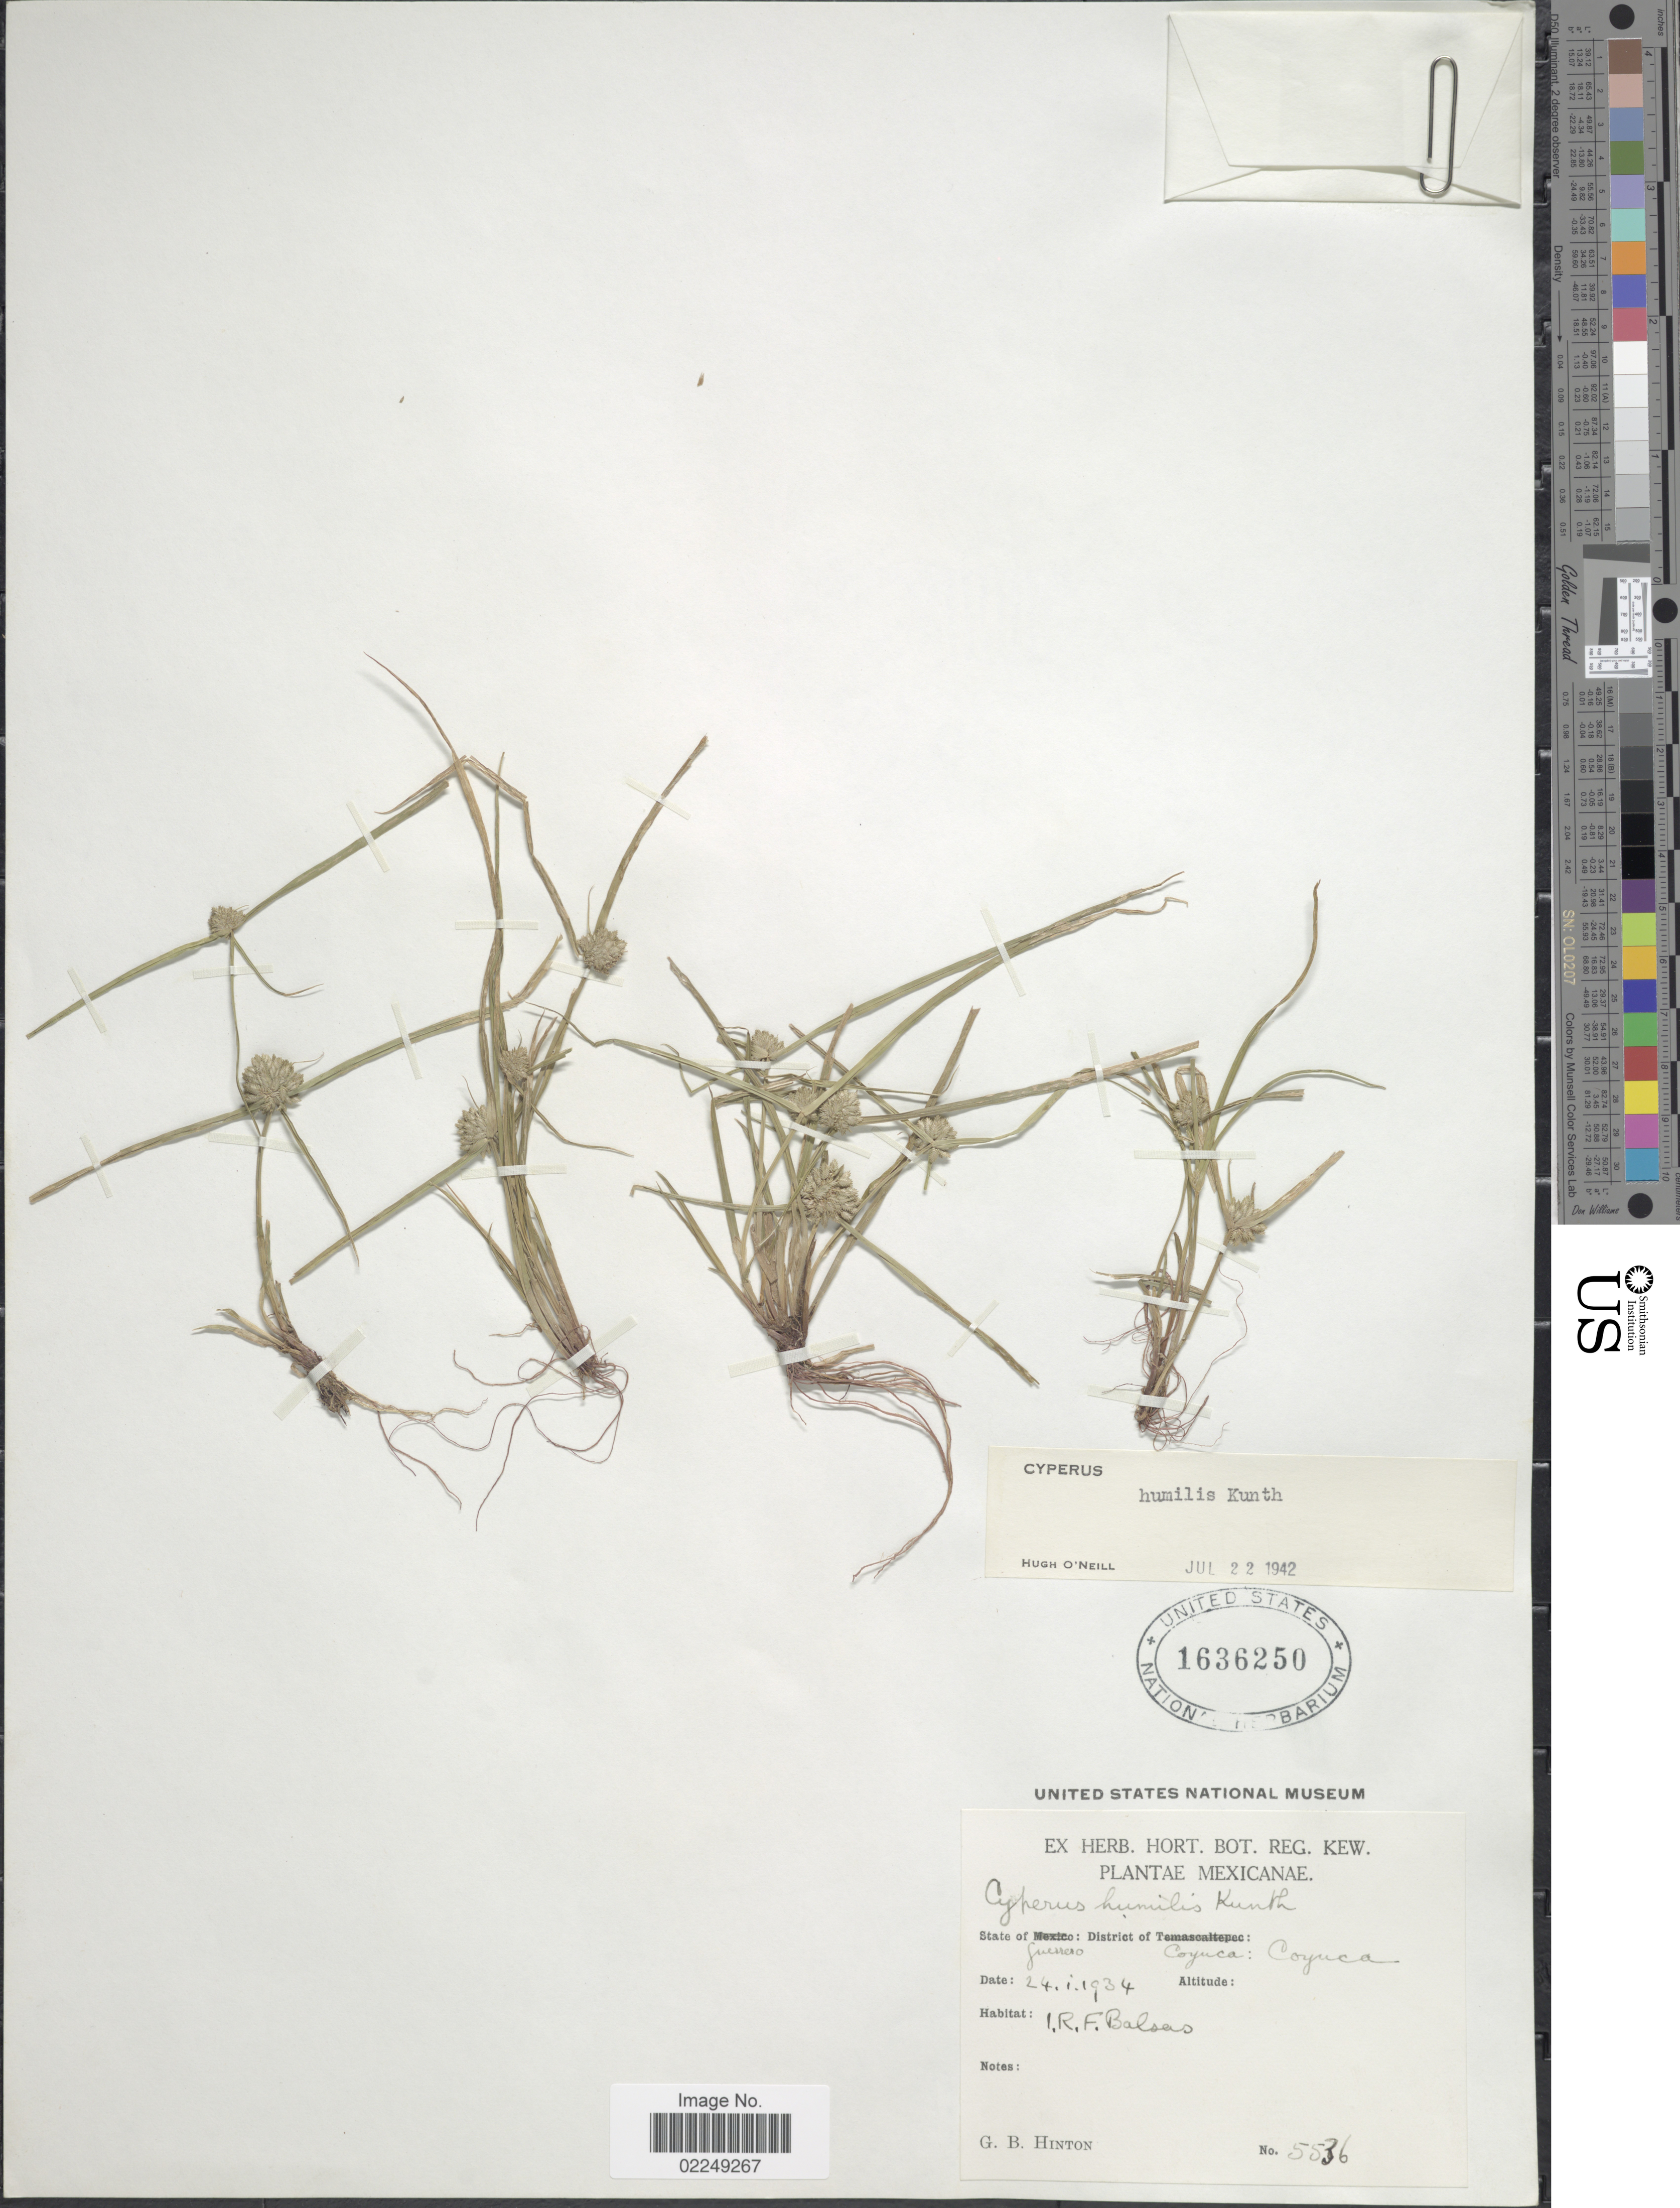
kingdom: Plantae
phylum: Tracheophyta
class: Liliopsida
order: Poales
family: Cyperaceae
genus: Cyperus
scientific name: Cyperus humilis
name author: Kunth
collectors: G. B. Hinton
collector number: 5536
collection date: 1934-01-24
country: Mexico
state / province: Guerrero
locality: State of Guerrero: District of Coyuca: Coyuca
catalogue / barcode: US 1636250